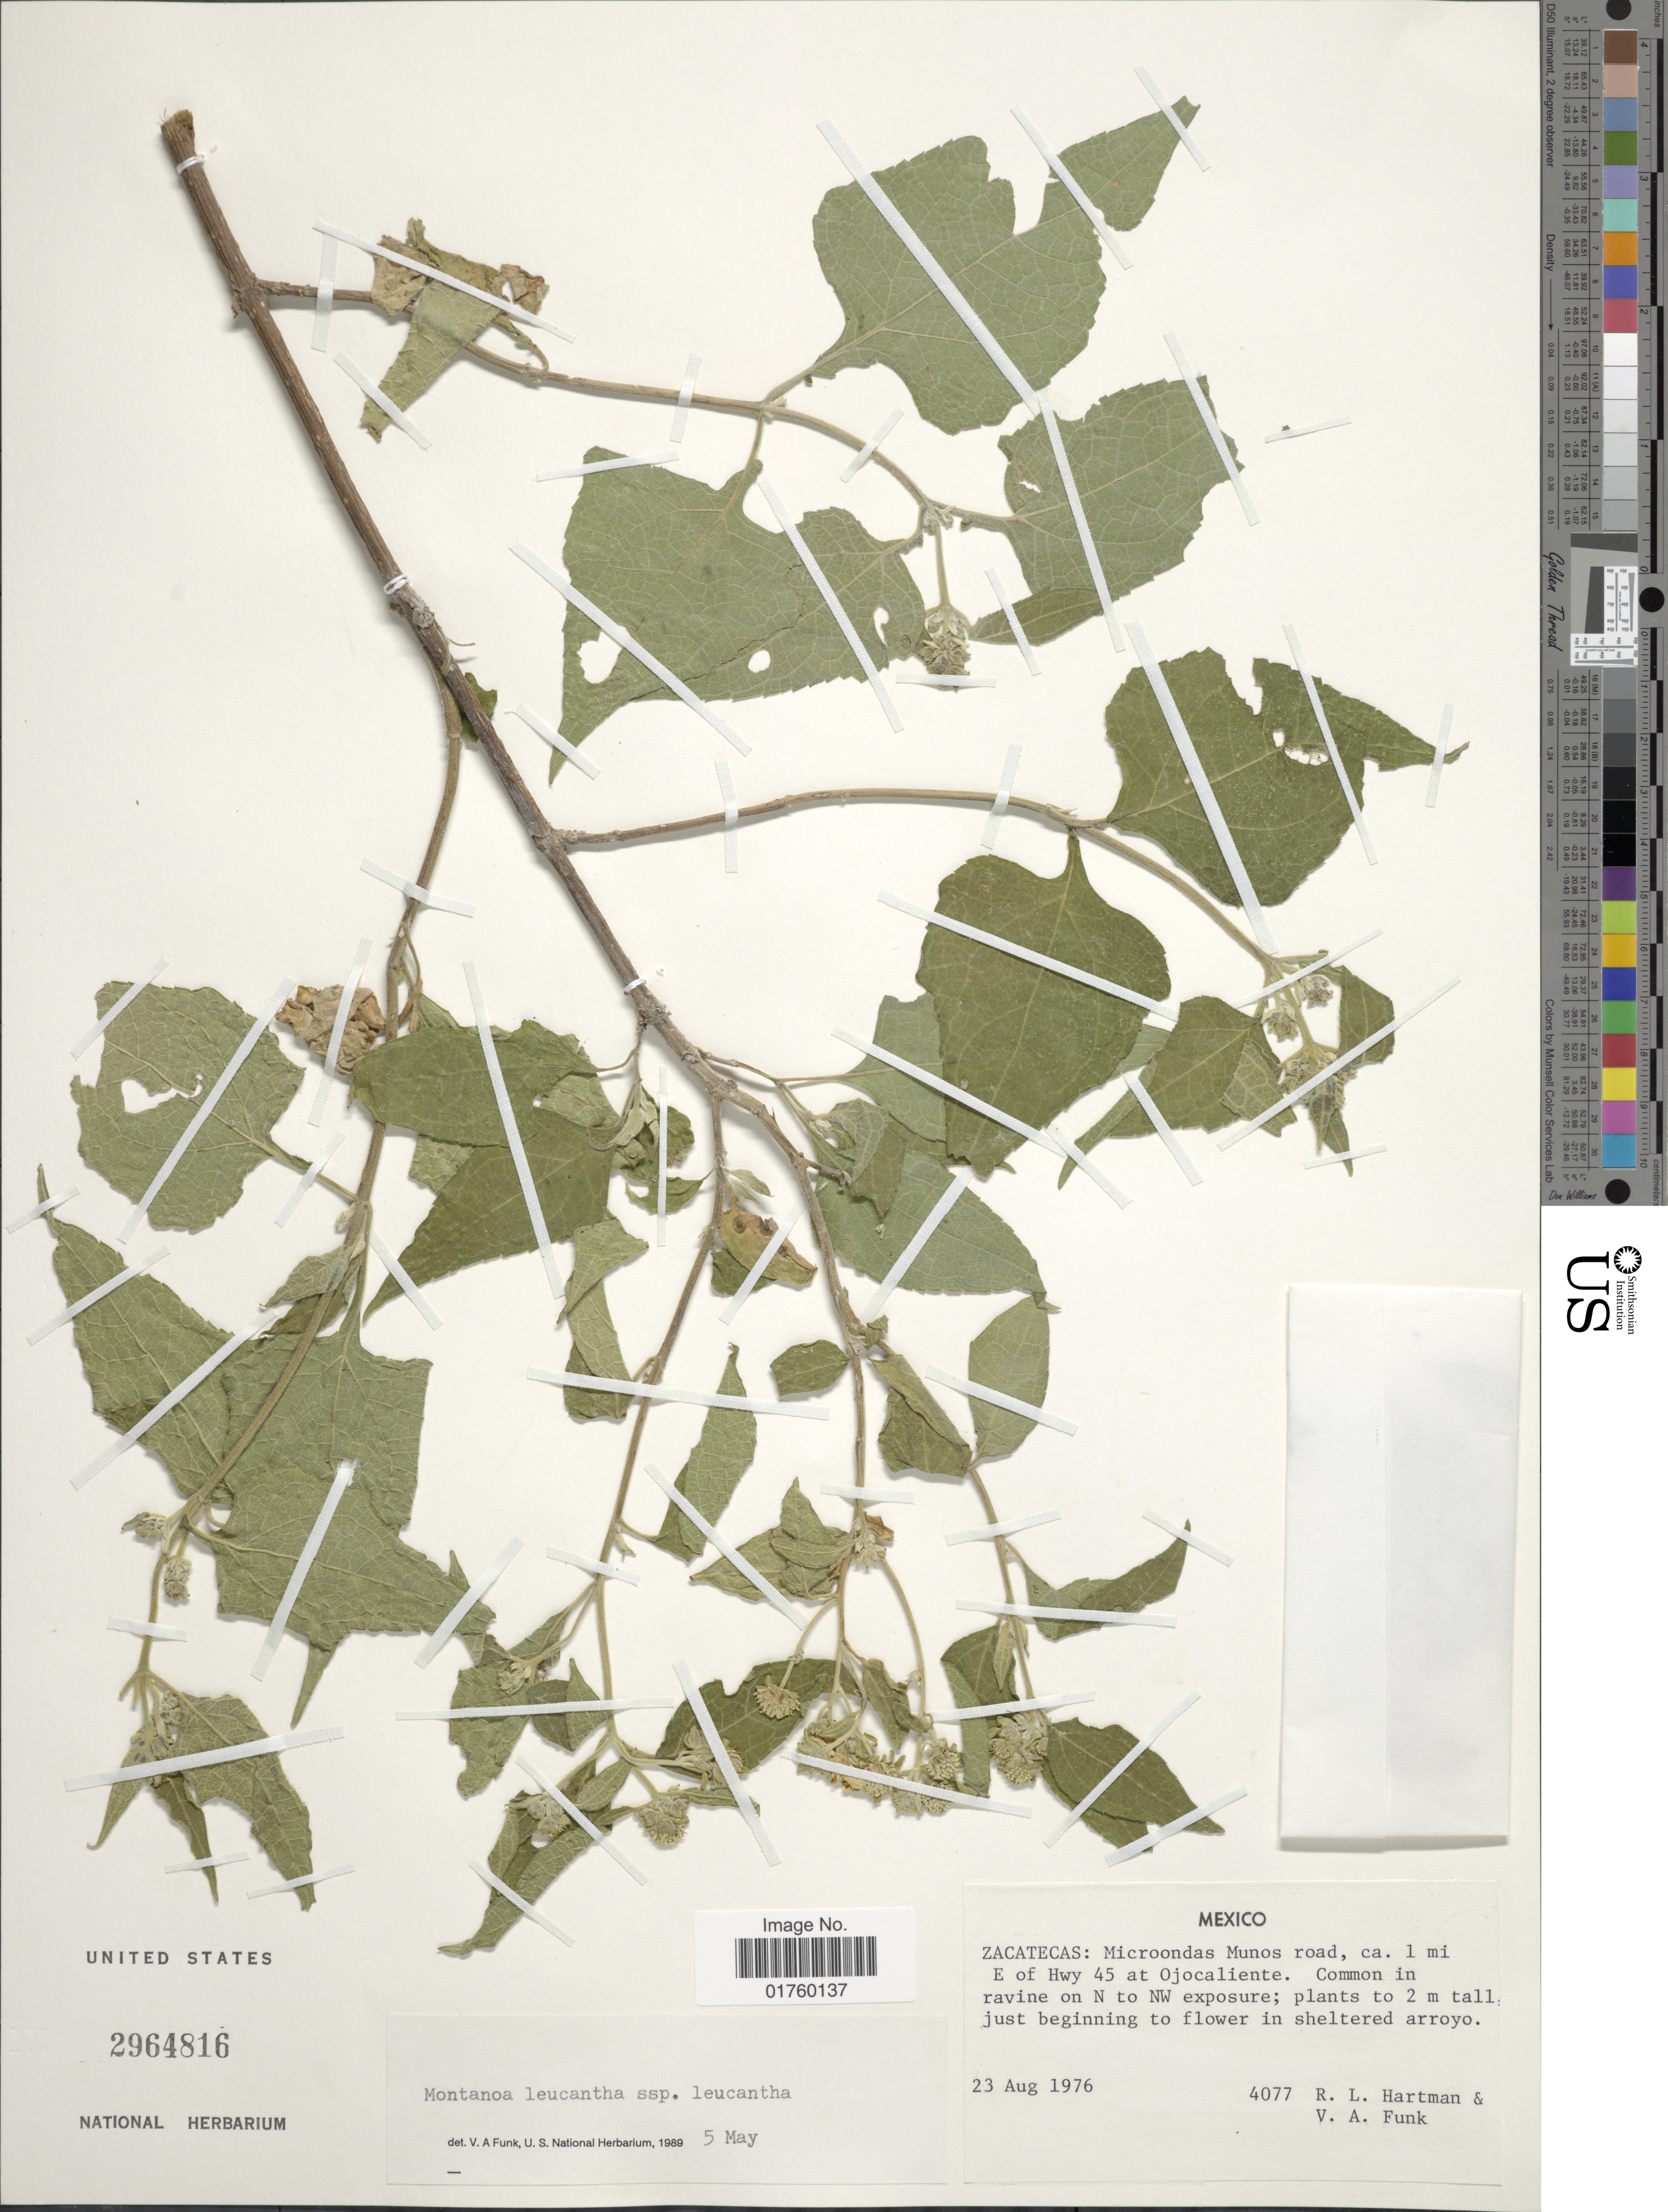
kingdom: Plantae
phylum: Tracheophyta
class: Magnoliopsida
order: Asterales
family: Asteraceae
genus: Montanoa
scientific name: Montanoa leucantha subsp. leucantha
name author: (Lag.) S.F. Blake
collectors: R. Hartman & V. Funk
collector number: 4077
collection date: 1976-08-23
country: Mexico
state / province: Zacatecas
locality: Microondas Munos road, ca. 1 mi E of Hwy 45 at Ojocaliente, common in ravine on N to NW exposure.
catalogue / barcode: US 2964816